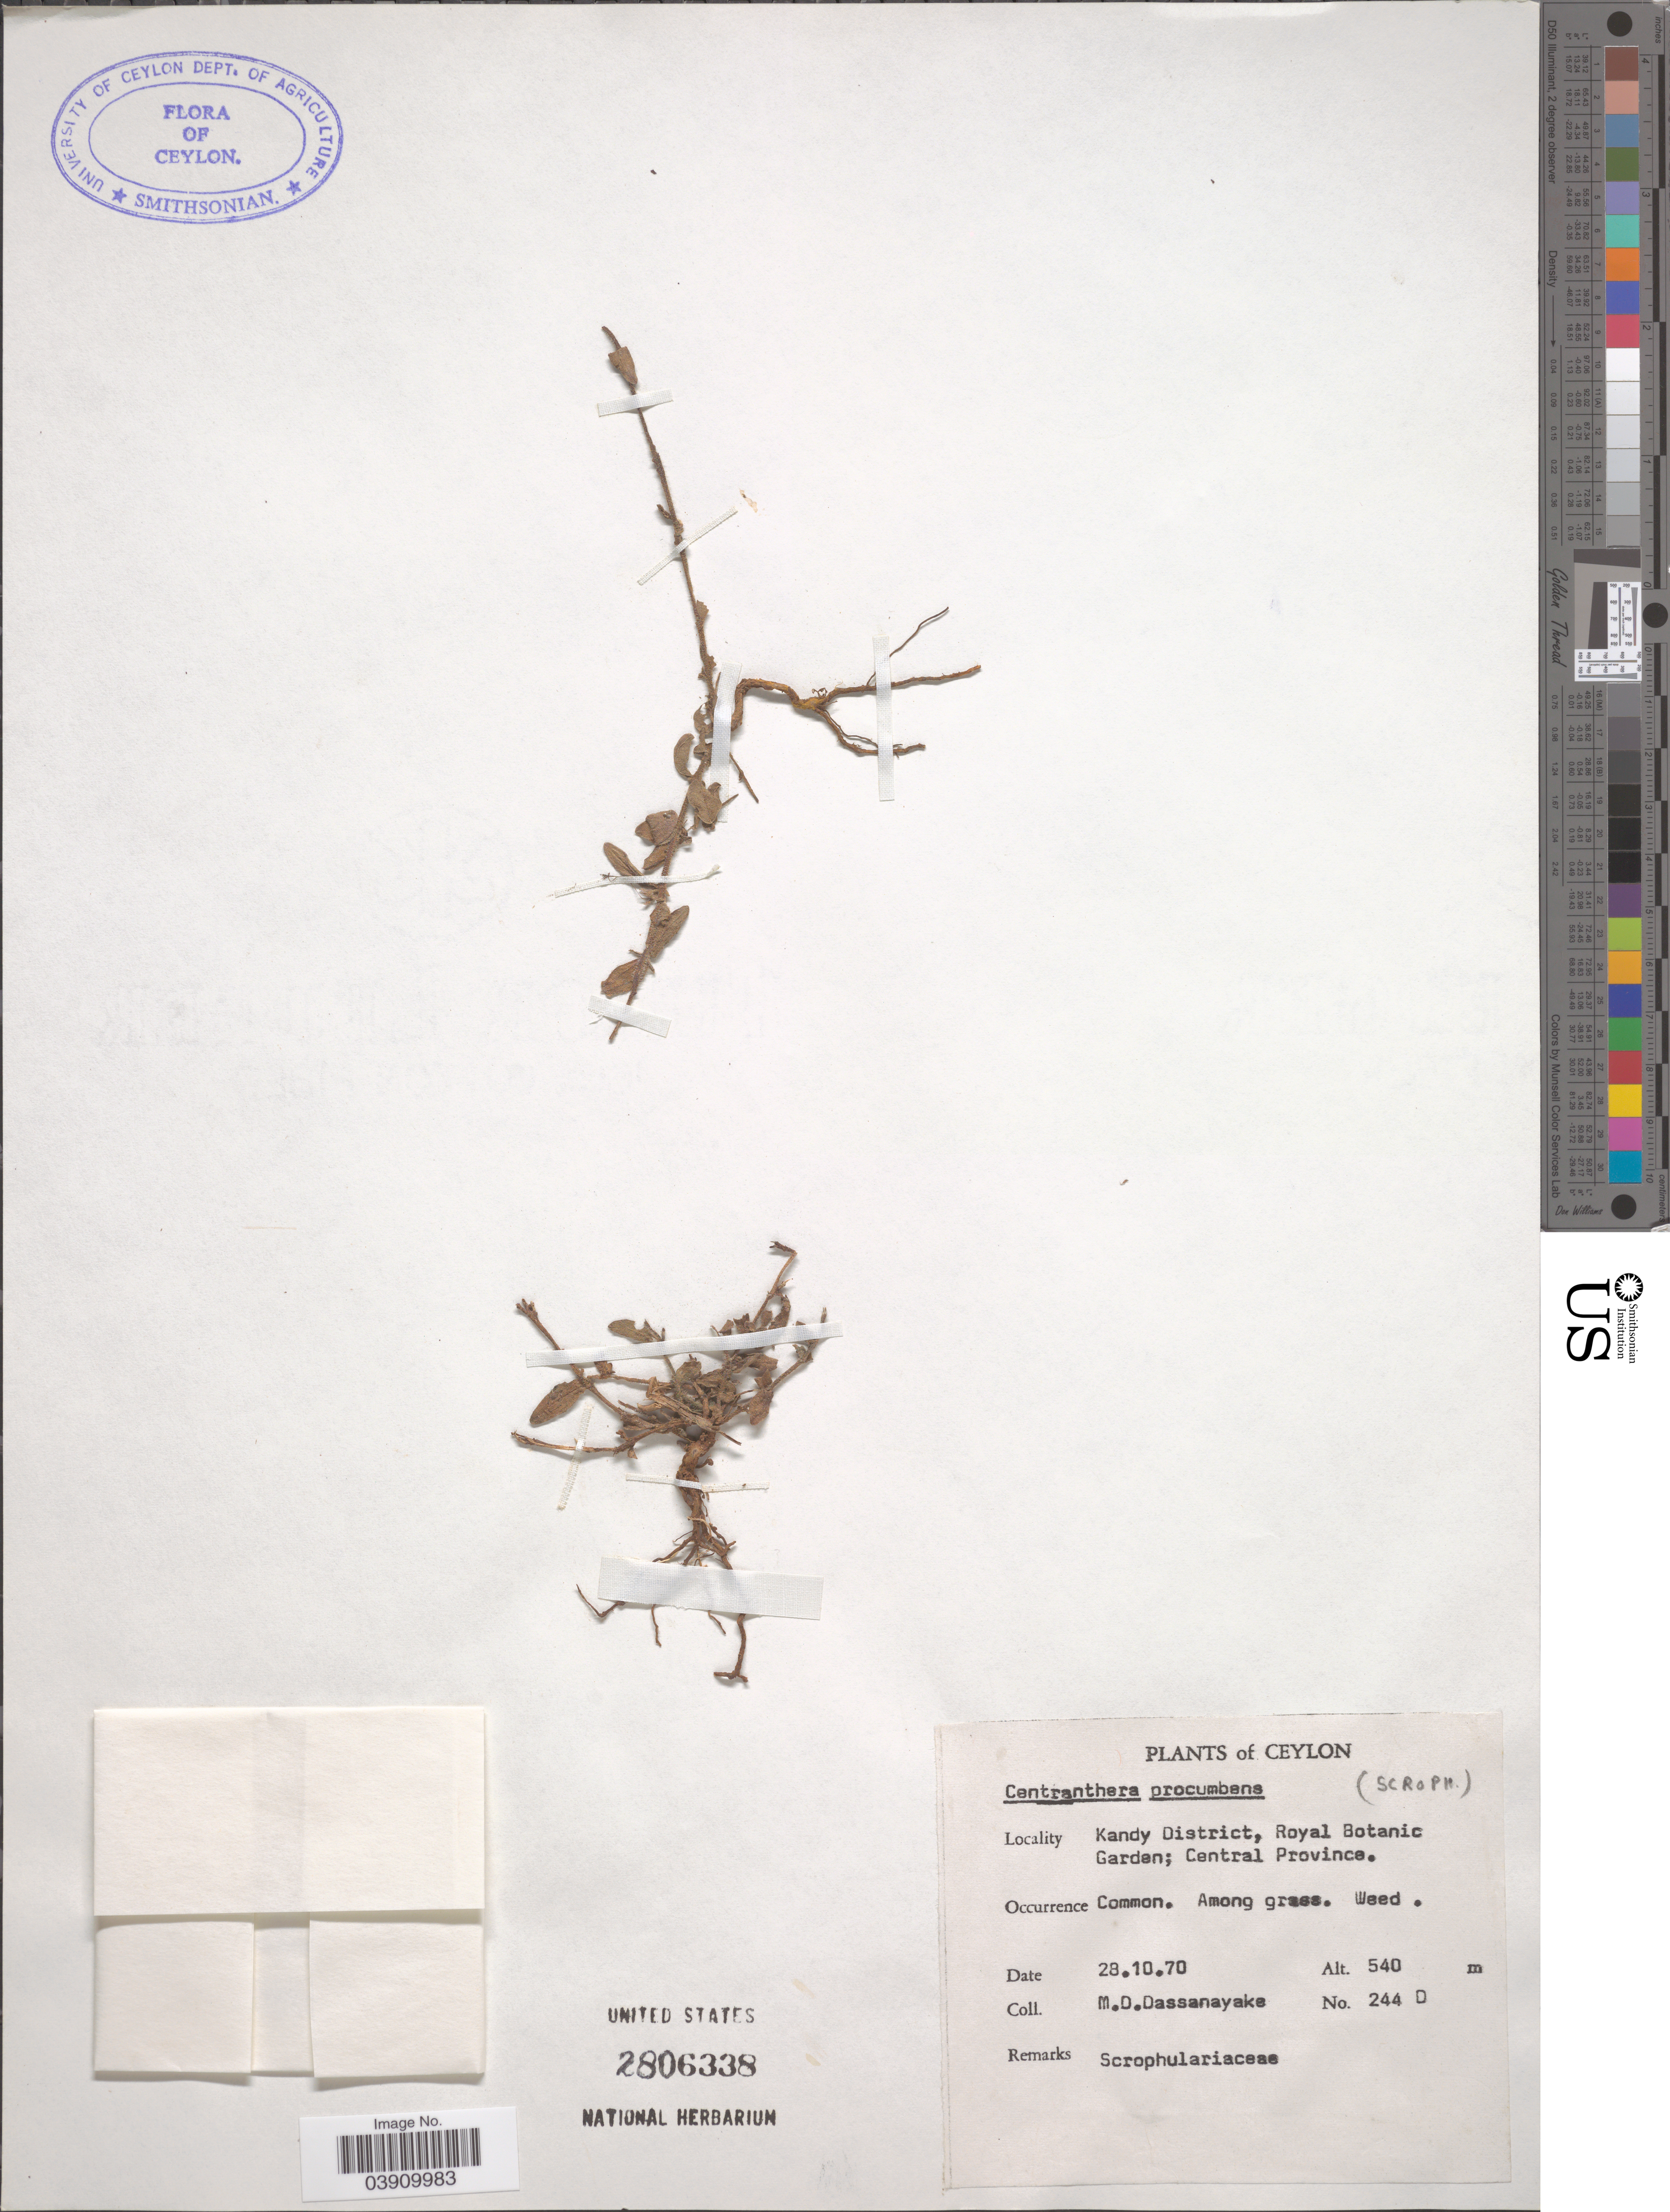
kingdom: Plantae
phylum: Tracheophyta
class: Magnoliopsida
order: Lamiales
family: Orobanchaceae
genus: Centranthera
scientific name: Centranthera procumbens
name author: Benth.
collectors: M. D. Dassanayake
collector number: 244D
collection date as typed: Transcribed d/m/y: 28/10/70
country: Sri Lanka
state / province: Central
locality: Ceylon. Kandy District, Royal Botanic Garden.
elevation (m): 540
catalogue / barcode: US 2806338